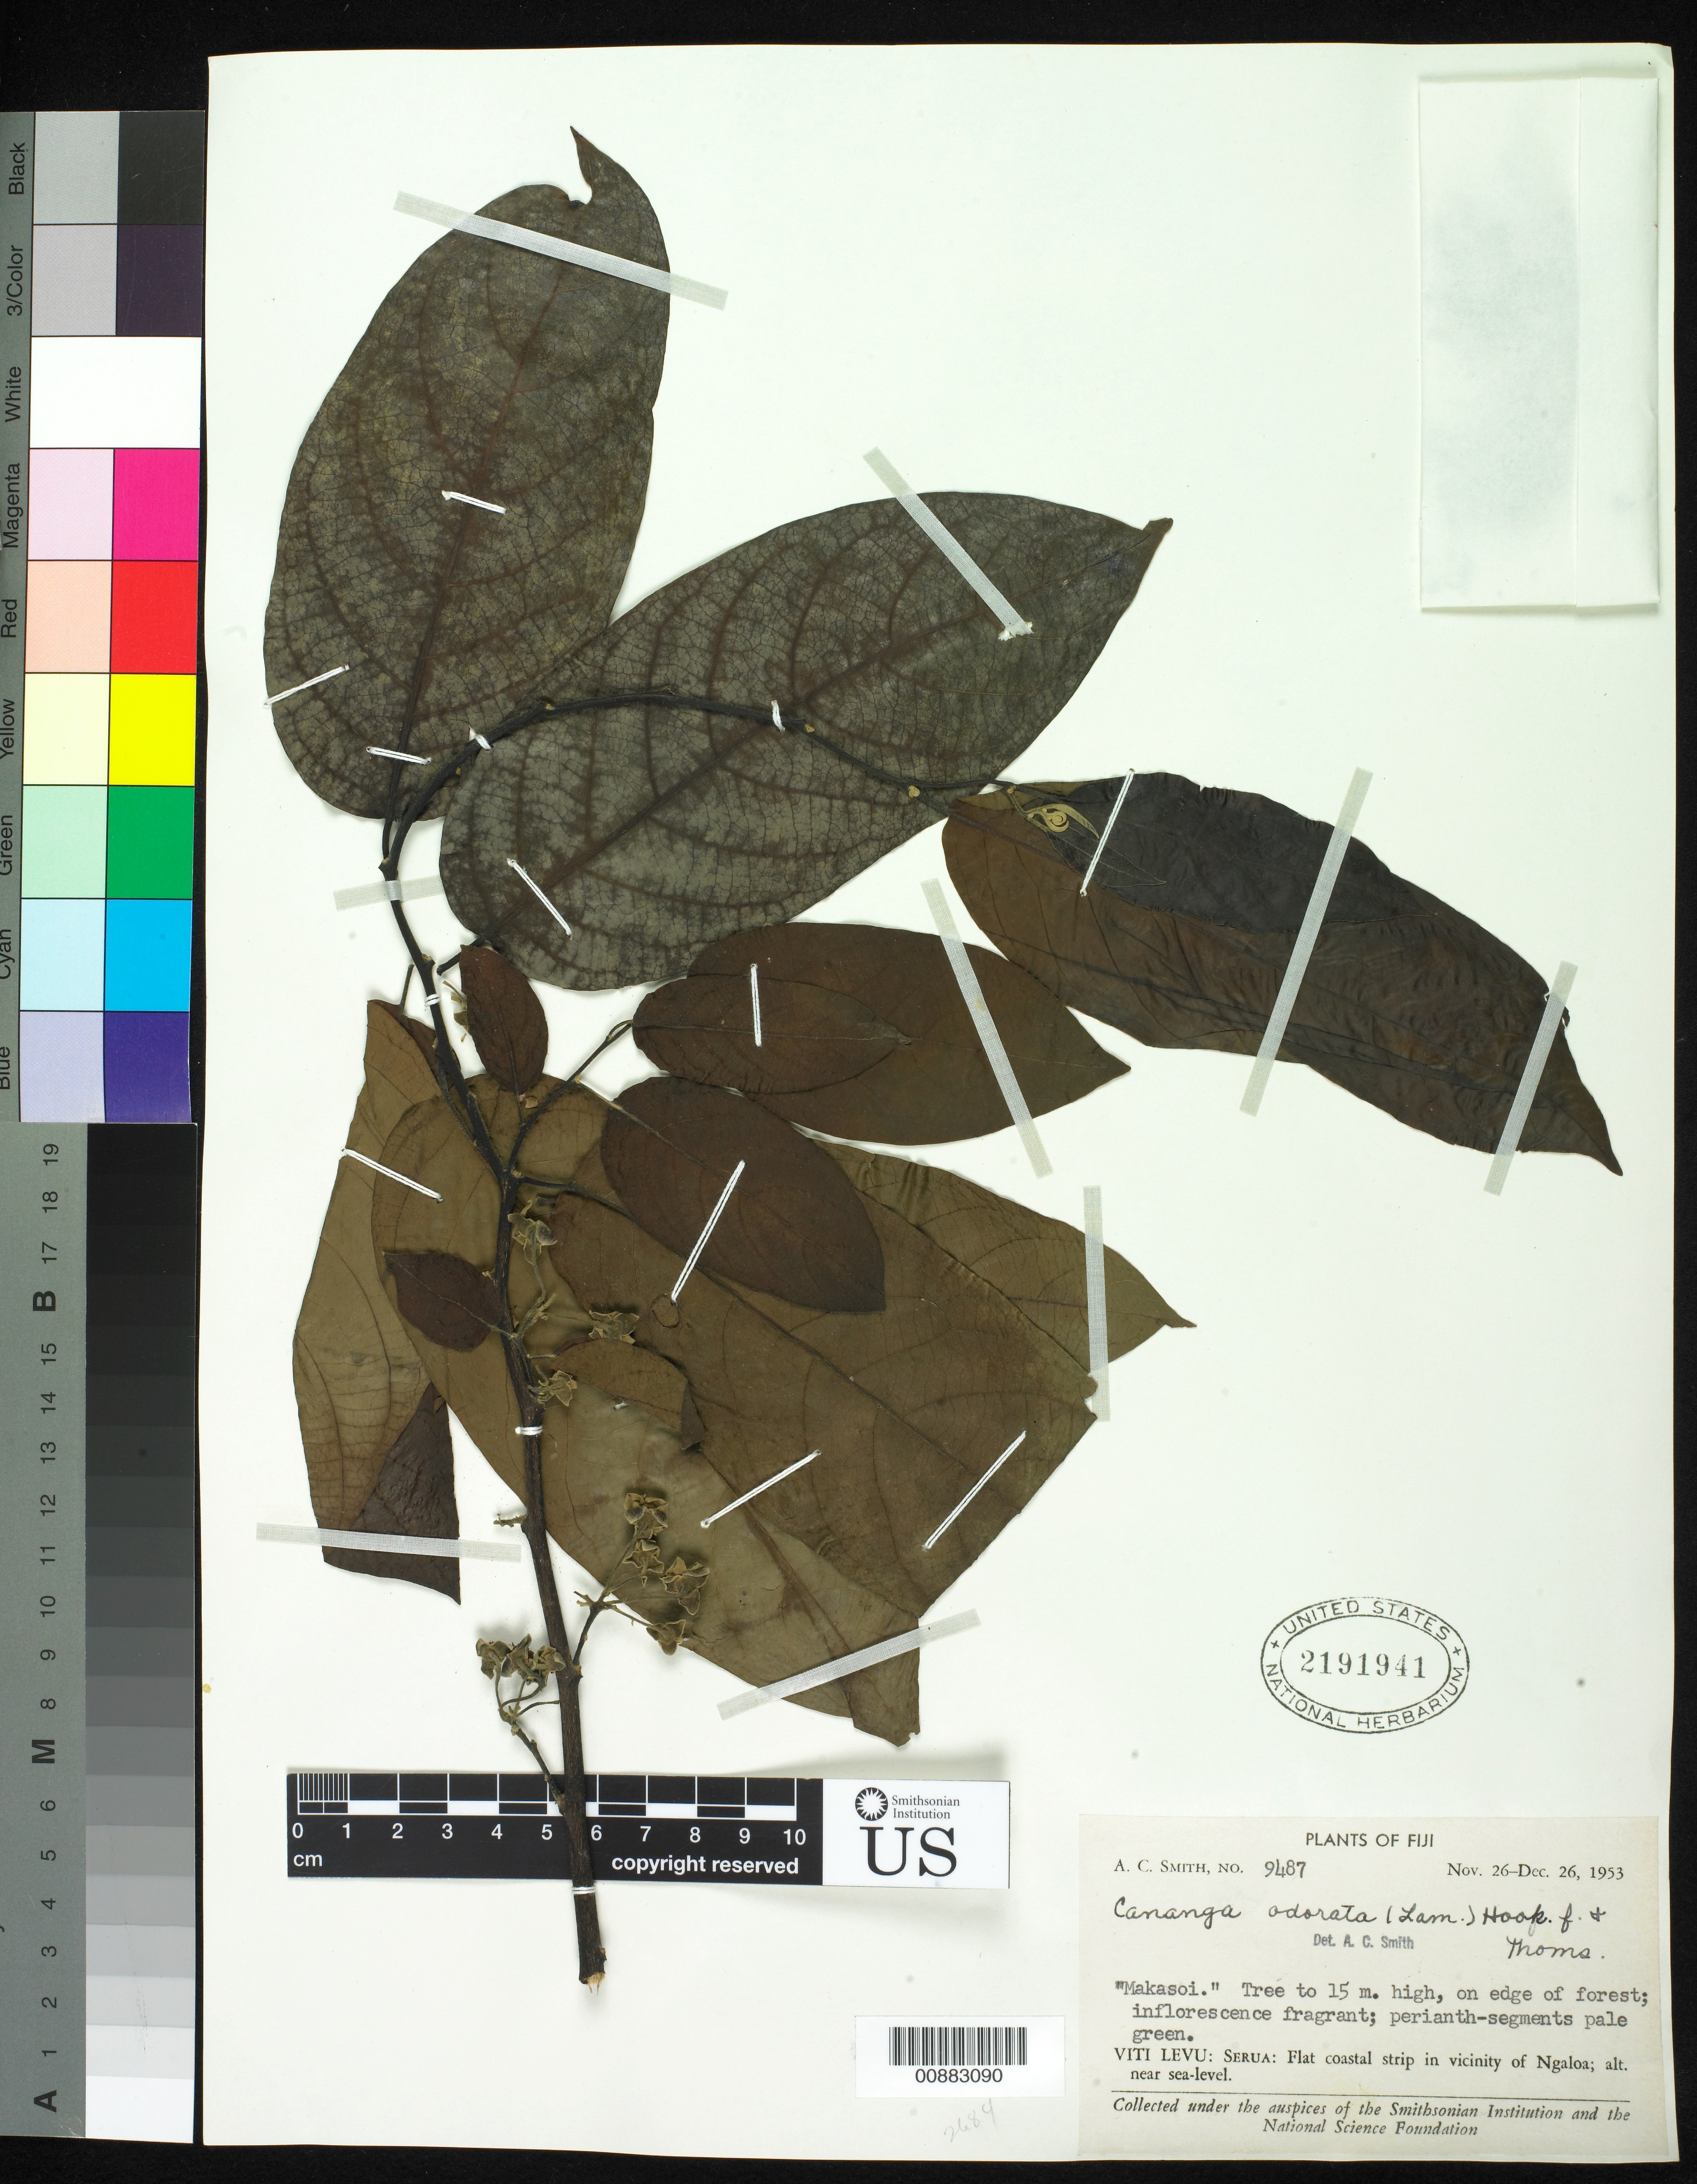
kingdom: Plantae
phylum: Tracheophyta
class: Magnoliopsida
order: Magnoliales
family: Annonaceae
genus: Cananga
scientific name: Cananga odorata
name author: (Lam.) Hook. f. & Thomson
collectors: C. A. Smith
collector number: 9487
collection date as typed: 26 Nov 1953 to 26 Dec 1953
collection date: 1953-11-26/1953-12-26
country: Fiji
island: Vanua Levu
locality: Serua: in vicinity of Ngaloa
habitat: flat coastal strip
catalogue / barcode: US 2191941